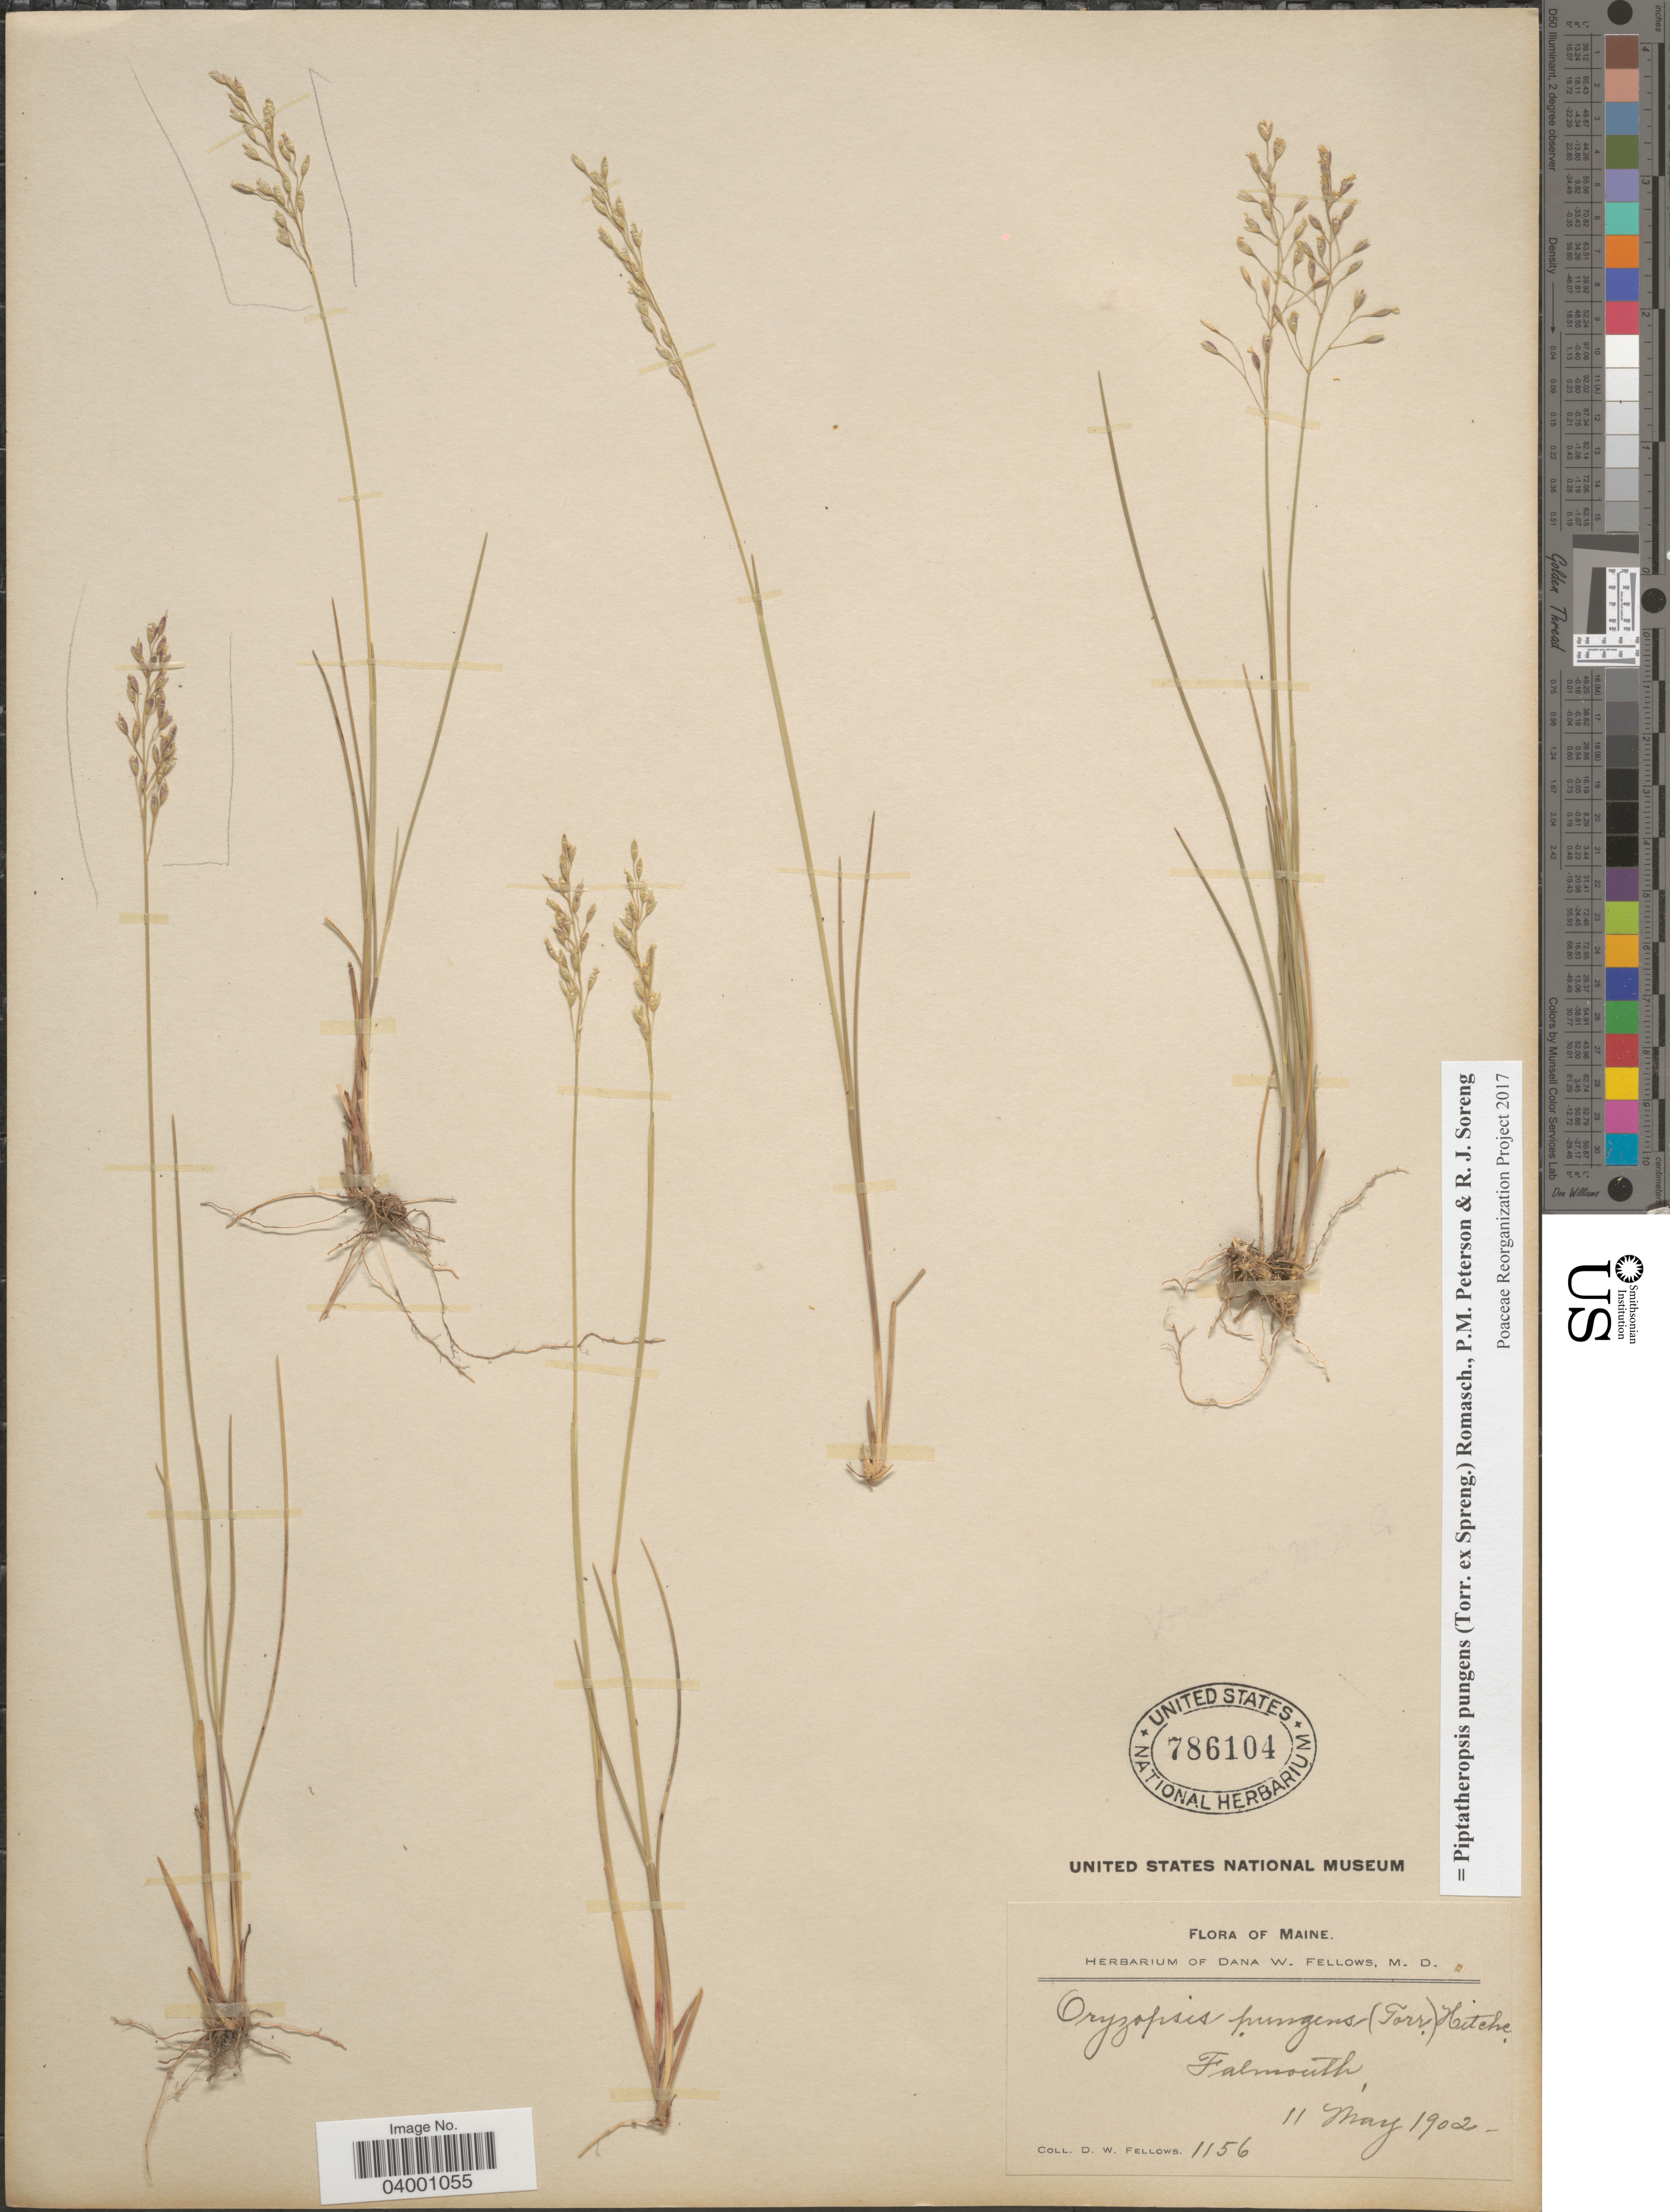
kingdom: Plantae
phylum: Tracheophyta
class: Liliopsida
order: Poales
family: Poaceae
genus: Piptatheropsis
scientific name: Piptatheropsis pungens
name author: (Torr. ex Spreng.) Romasch. et al.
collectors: D. W. Fellows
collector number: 1156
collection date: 1902-05-11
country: United States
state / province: Maine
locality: Falmouth.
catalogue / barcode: US 786104